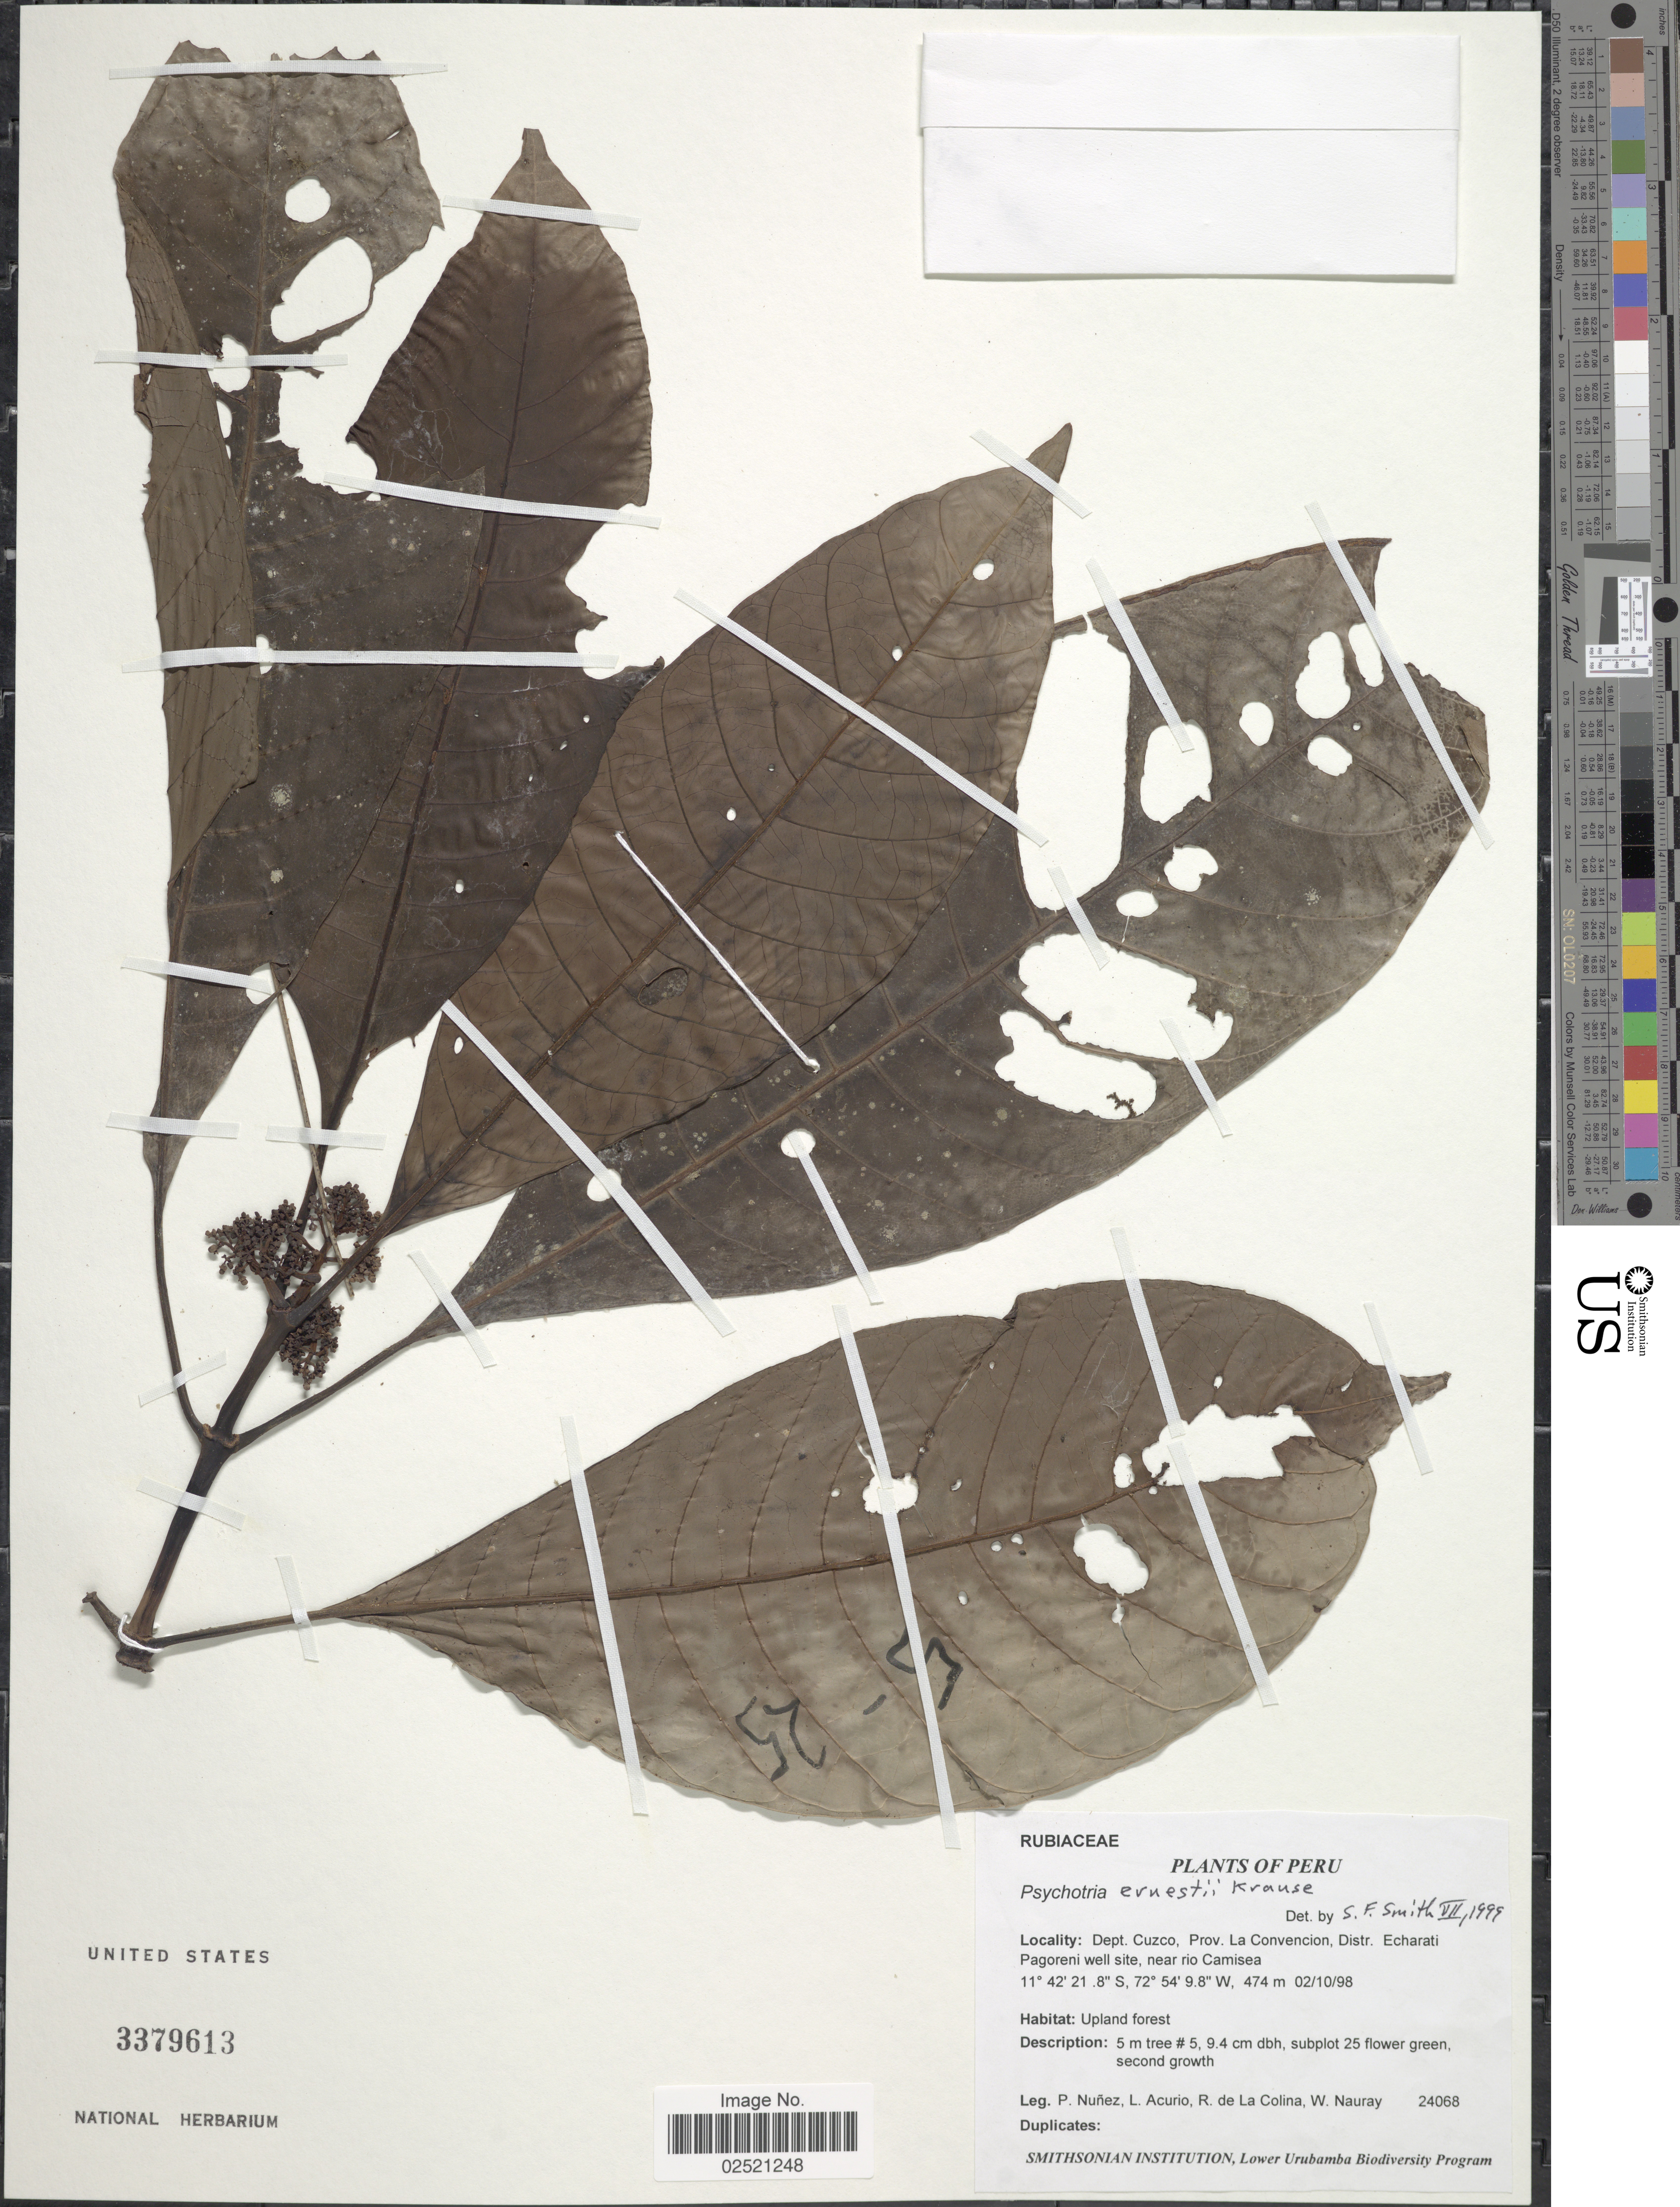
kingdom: Plantae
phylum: Tracheophyta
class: Magnoliopsida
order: Gentianales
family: Rubiaceae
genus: Psychotria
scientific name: Psychotria ernestii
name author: K. Krause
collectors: P. Nuñez V., L. Acurio, R. Colina & W. Nauray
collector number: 24068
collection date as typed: Transcribed d/m/y: 2/10/98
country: Peru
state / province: Cusco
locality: Cuzco, Prov. La Convencion, Distr. Echarati Pagoreni well site, near rio Camisea.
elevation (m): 474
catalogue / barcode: US 3379613